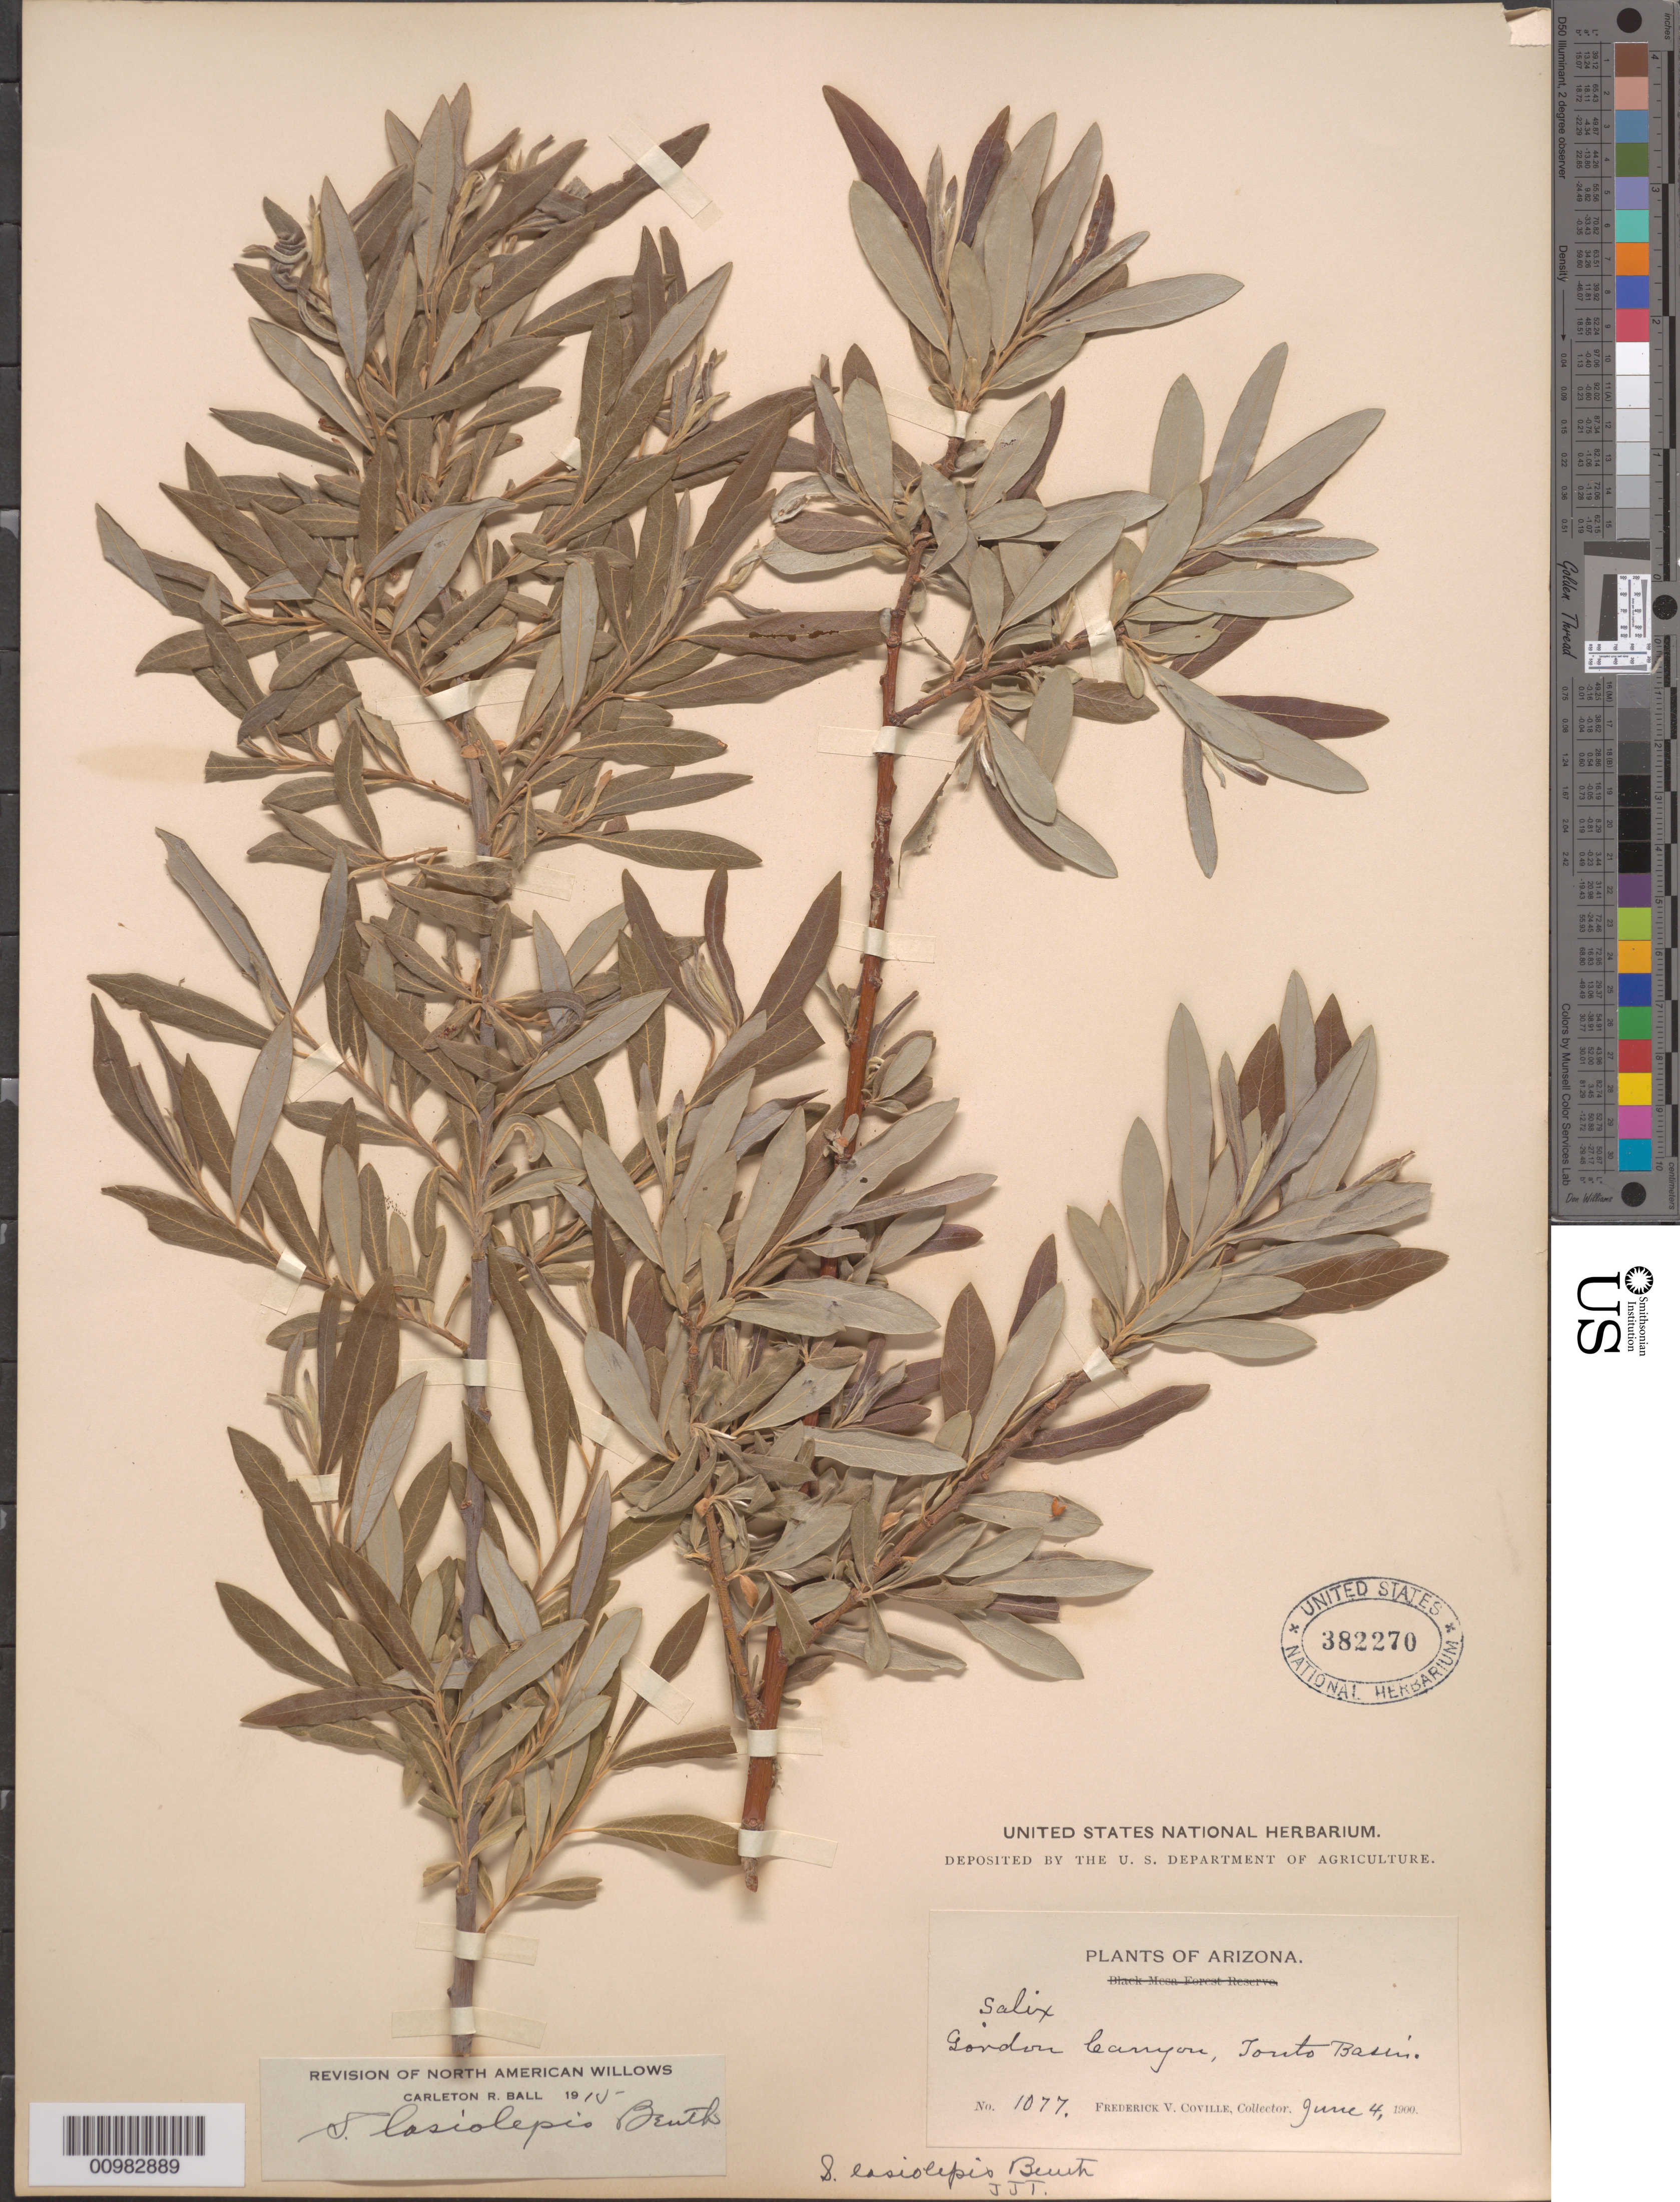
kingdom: Plantae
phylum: Tracheophyta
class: Magnoliopsida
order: Malpighiales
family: Salicaceae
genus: Salix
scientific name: Salix lasiolepis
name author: Benth.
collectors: F. V. Coville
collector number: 1077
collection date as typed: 04 Jun 1900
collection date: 1900-06-04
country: United States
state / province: Arizona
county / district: Gila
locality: Gordon Canyon, Tonto Basin.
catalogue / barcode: US 382270